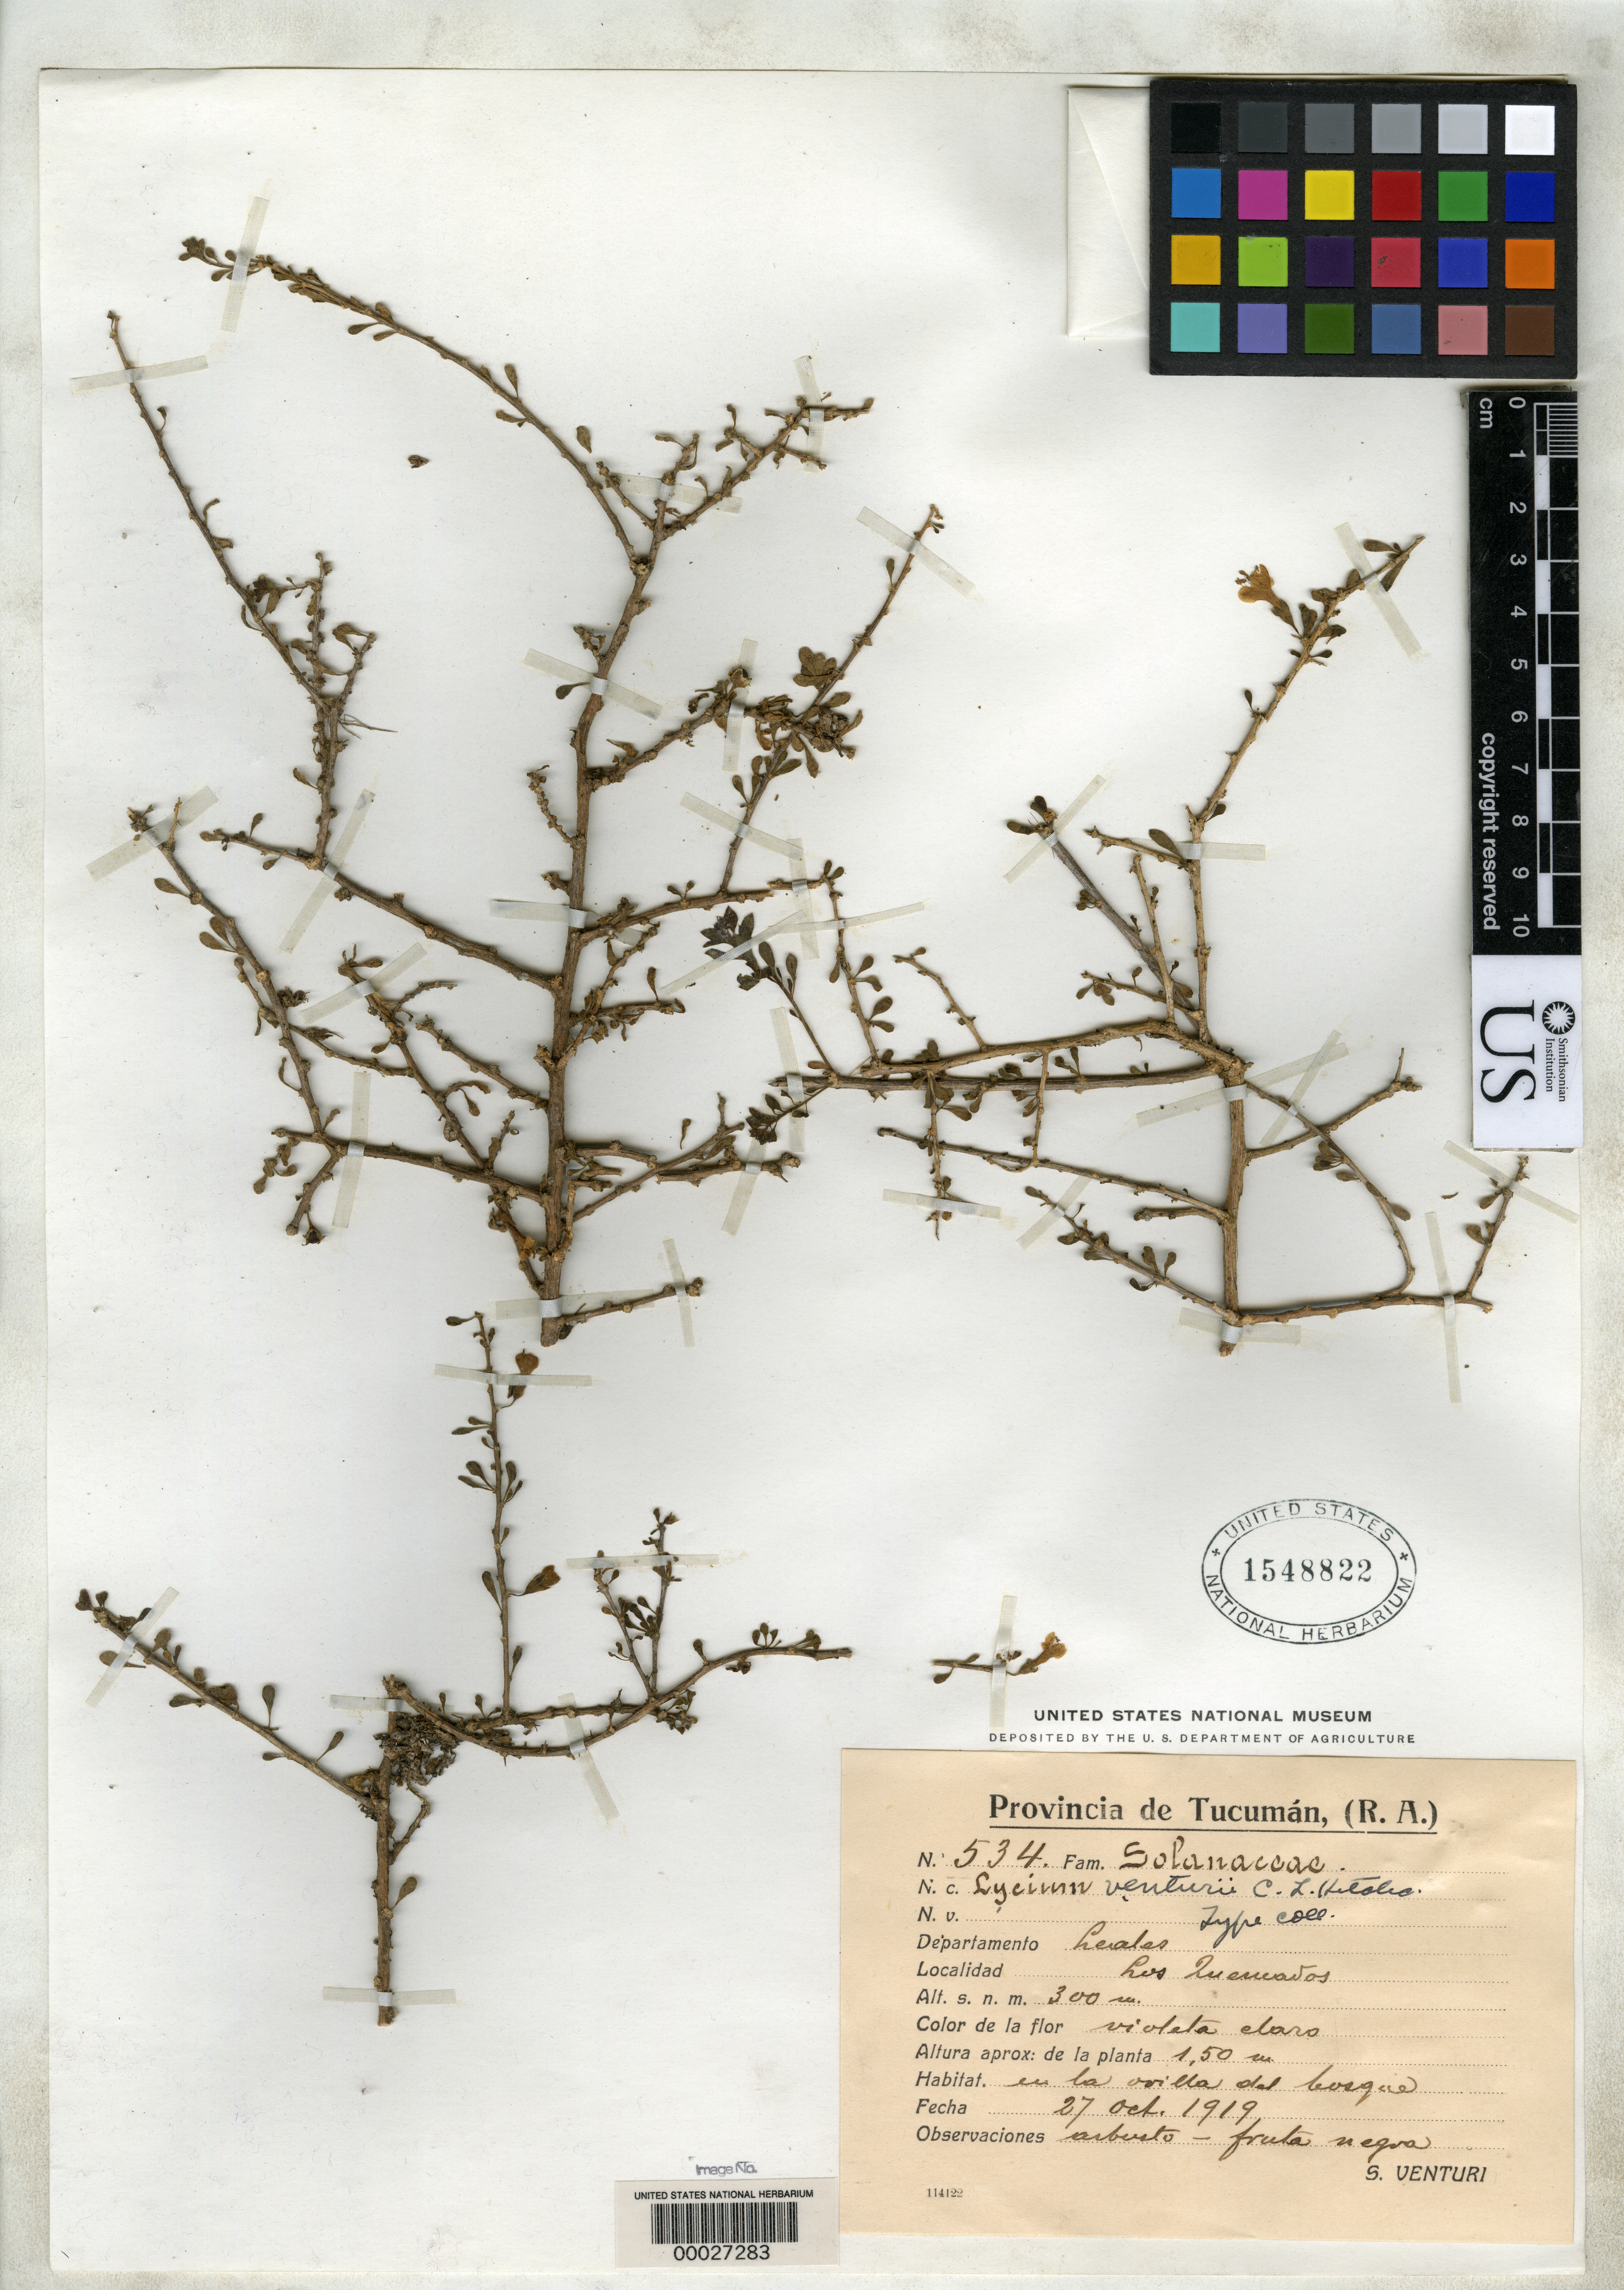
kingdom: Plantae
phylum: Tracheophyta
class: Magnoliopsida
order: Solanales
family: Solanaceae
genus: Lycium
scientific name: Lycium venturii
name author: C.L. Hitchc.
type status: Isotype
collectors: S. Venturi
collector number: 534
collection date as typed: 27 Oct 1919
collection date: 1919-10-27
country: Argentina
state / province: Tucumán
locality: Lerales, Los Quemuados.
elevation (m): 300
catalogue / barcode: US 1548822